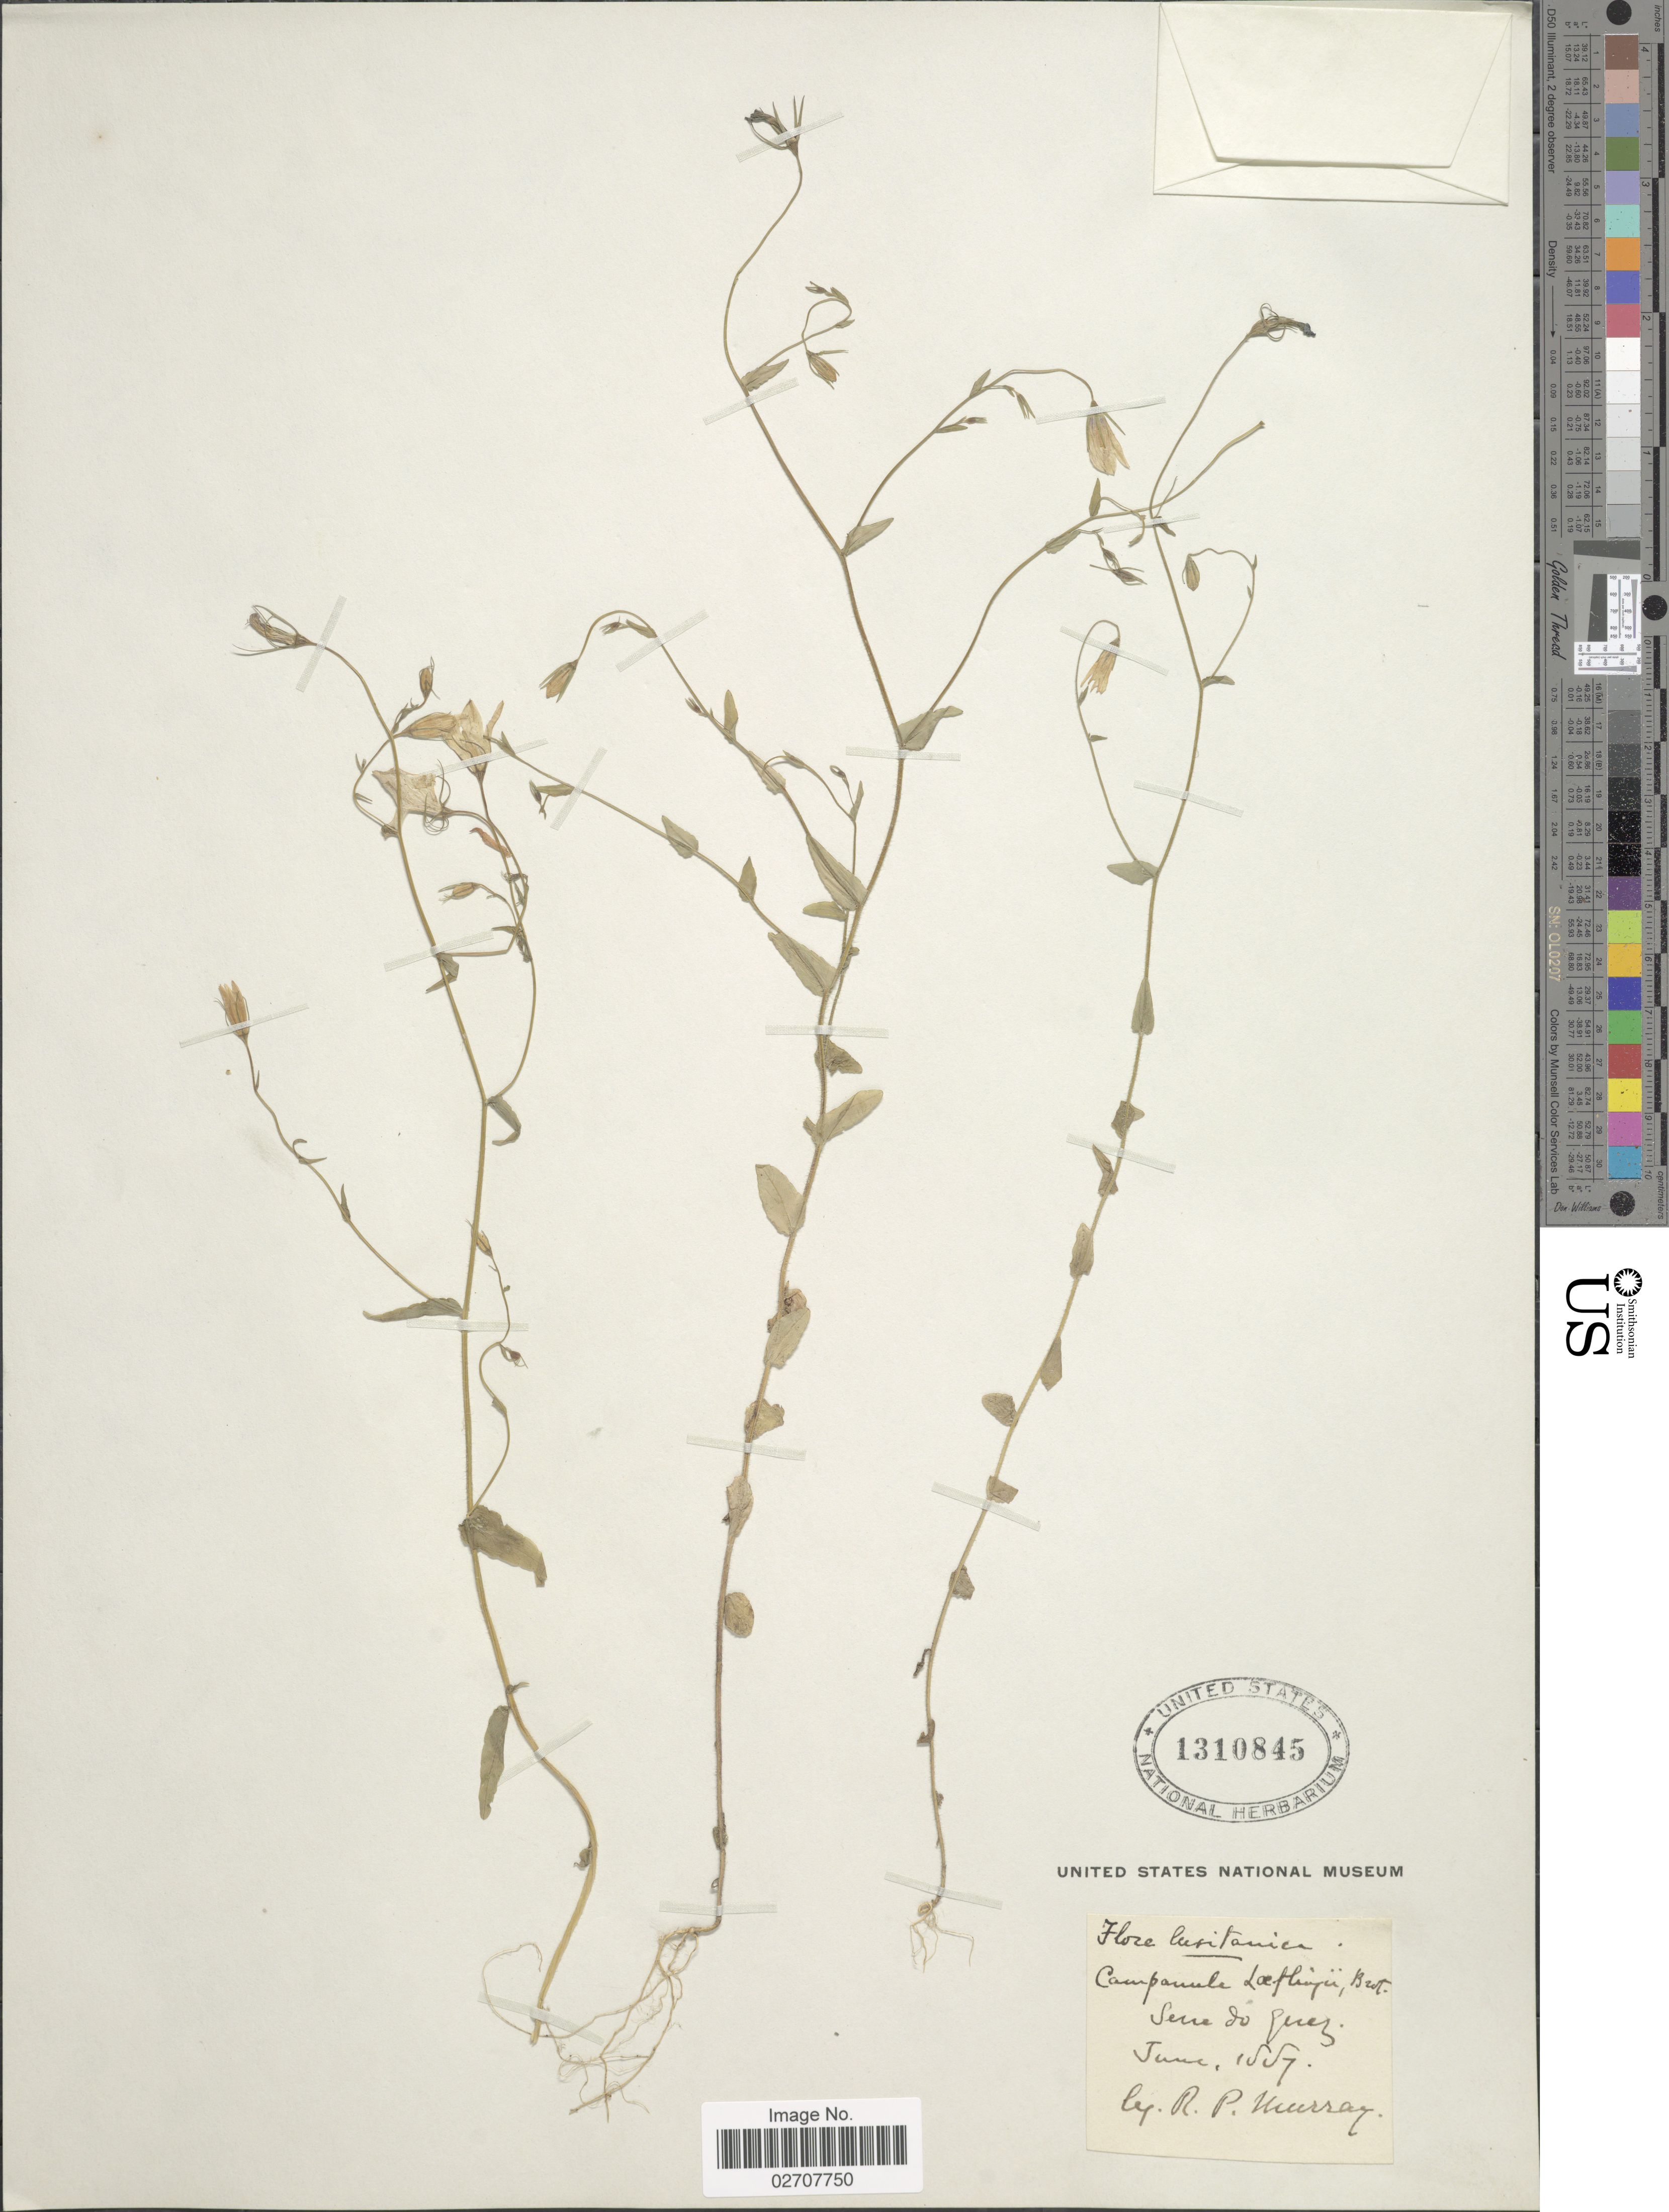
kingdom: Plantae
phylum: Tracheophyta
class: Magnoliopsida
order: Asterales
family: Campanulaceae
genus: Campanula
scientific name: Campanula loeflingii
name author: Brot.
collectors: R. P. Murray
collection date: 1887-06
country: Portugal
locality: Lusitanica. Serra do Geres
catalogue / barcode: US 1310845